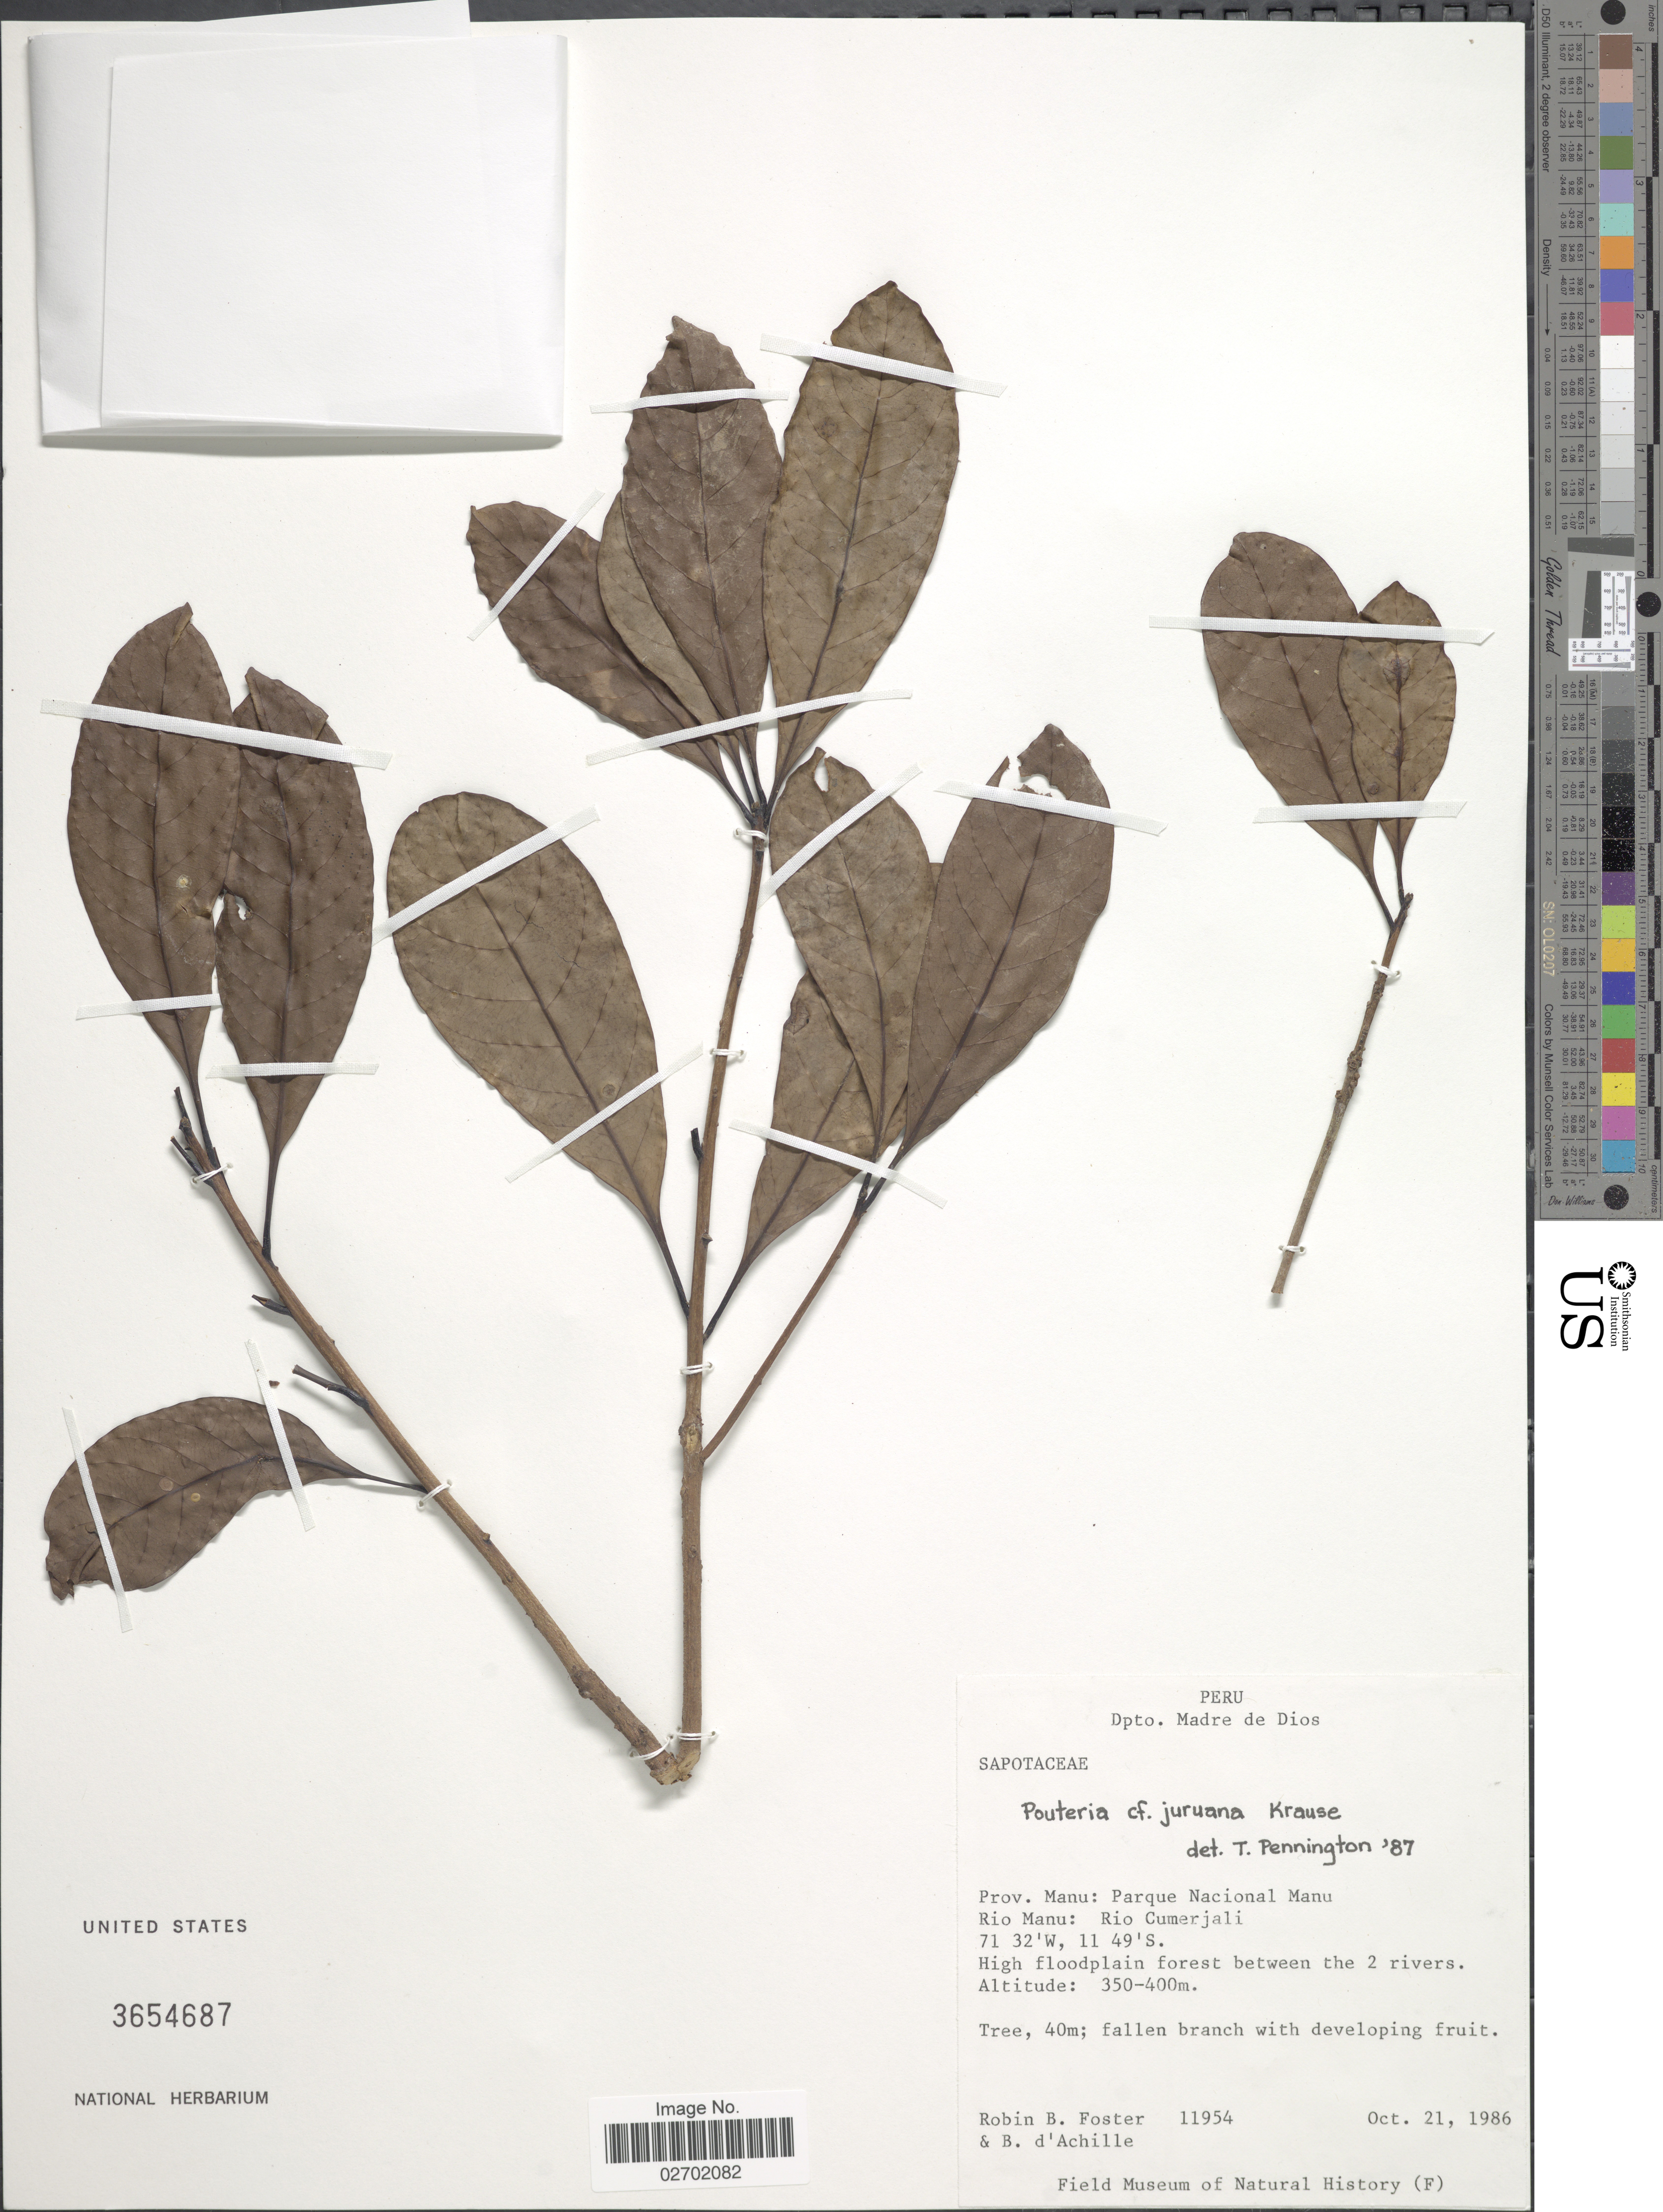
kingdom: Plantae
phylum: Tracheophyta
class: Magnoliopsida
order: Ericales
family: Sapotaceae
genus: Pouteria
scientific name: Pouteria juruana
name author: K. Krause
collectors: R. B. Foster & B. d'Achille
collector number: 11954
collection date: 1986-10-21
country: Peru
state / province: Madre de Dios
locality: Prov. Manu: Parque Nacional Manu, Rio Manu: Rio Cumerjali. High floodplain forest between the 2 rivers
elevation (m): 350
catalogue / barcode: US 3654687